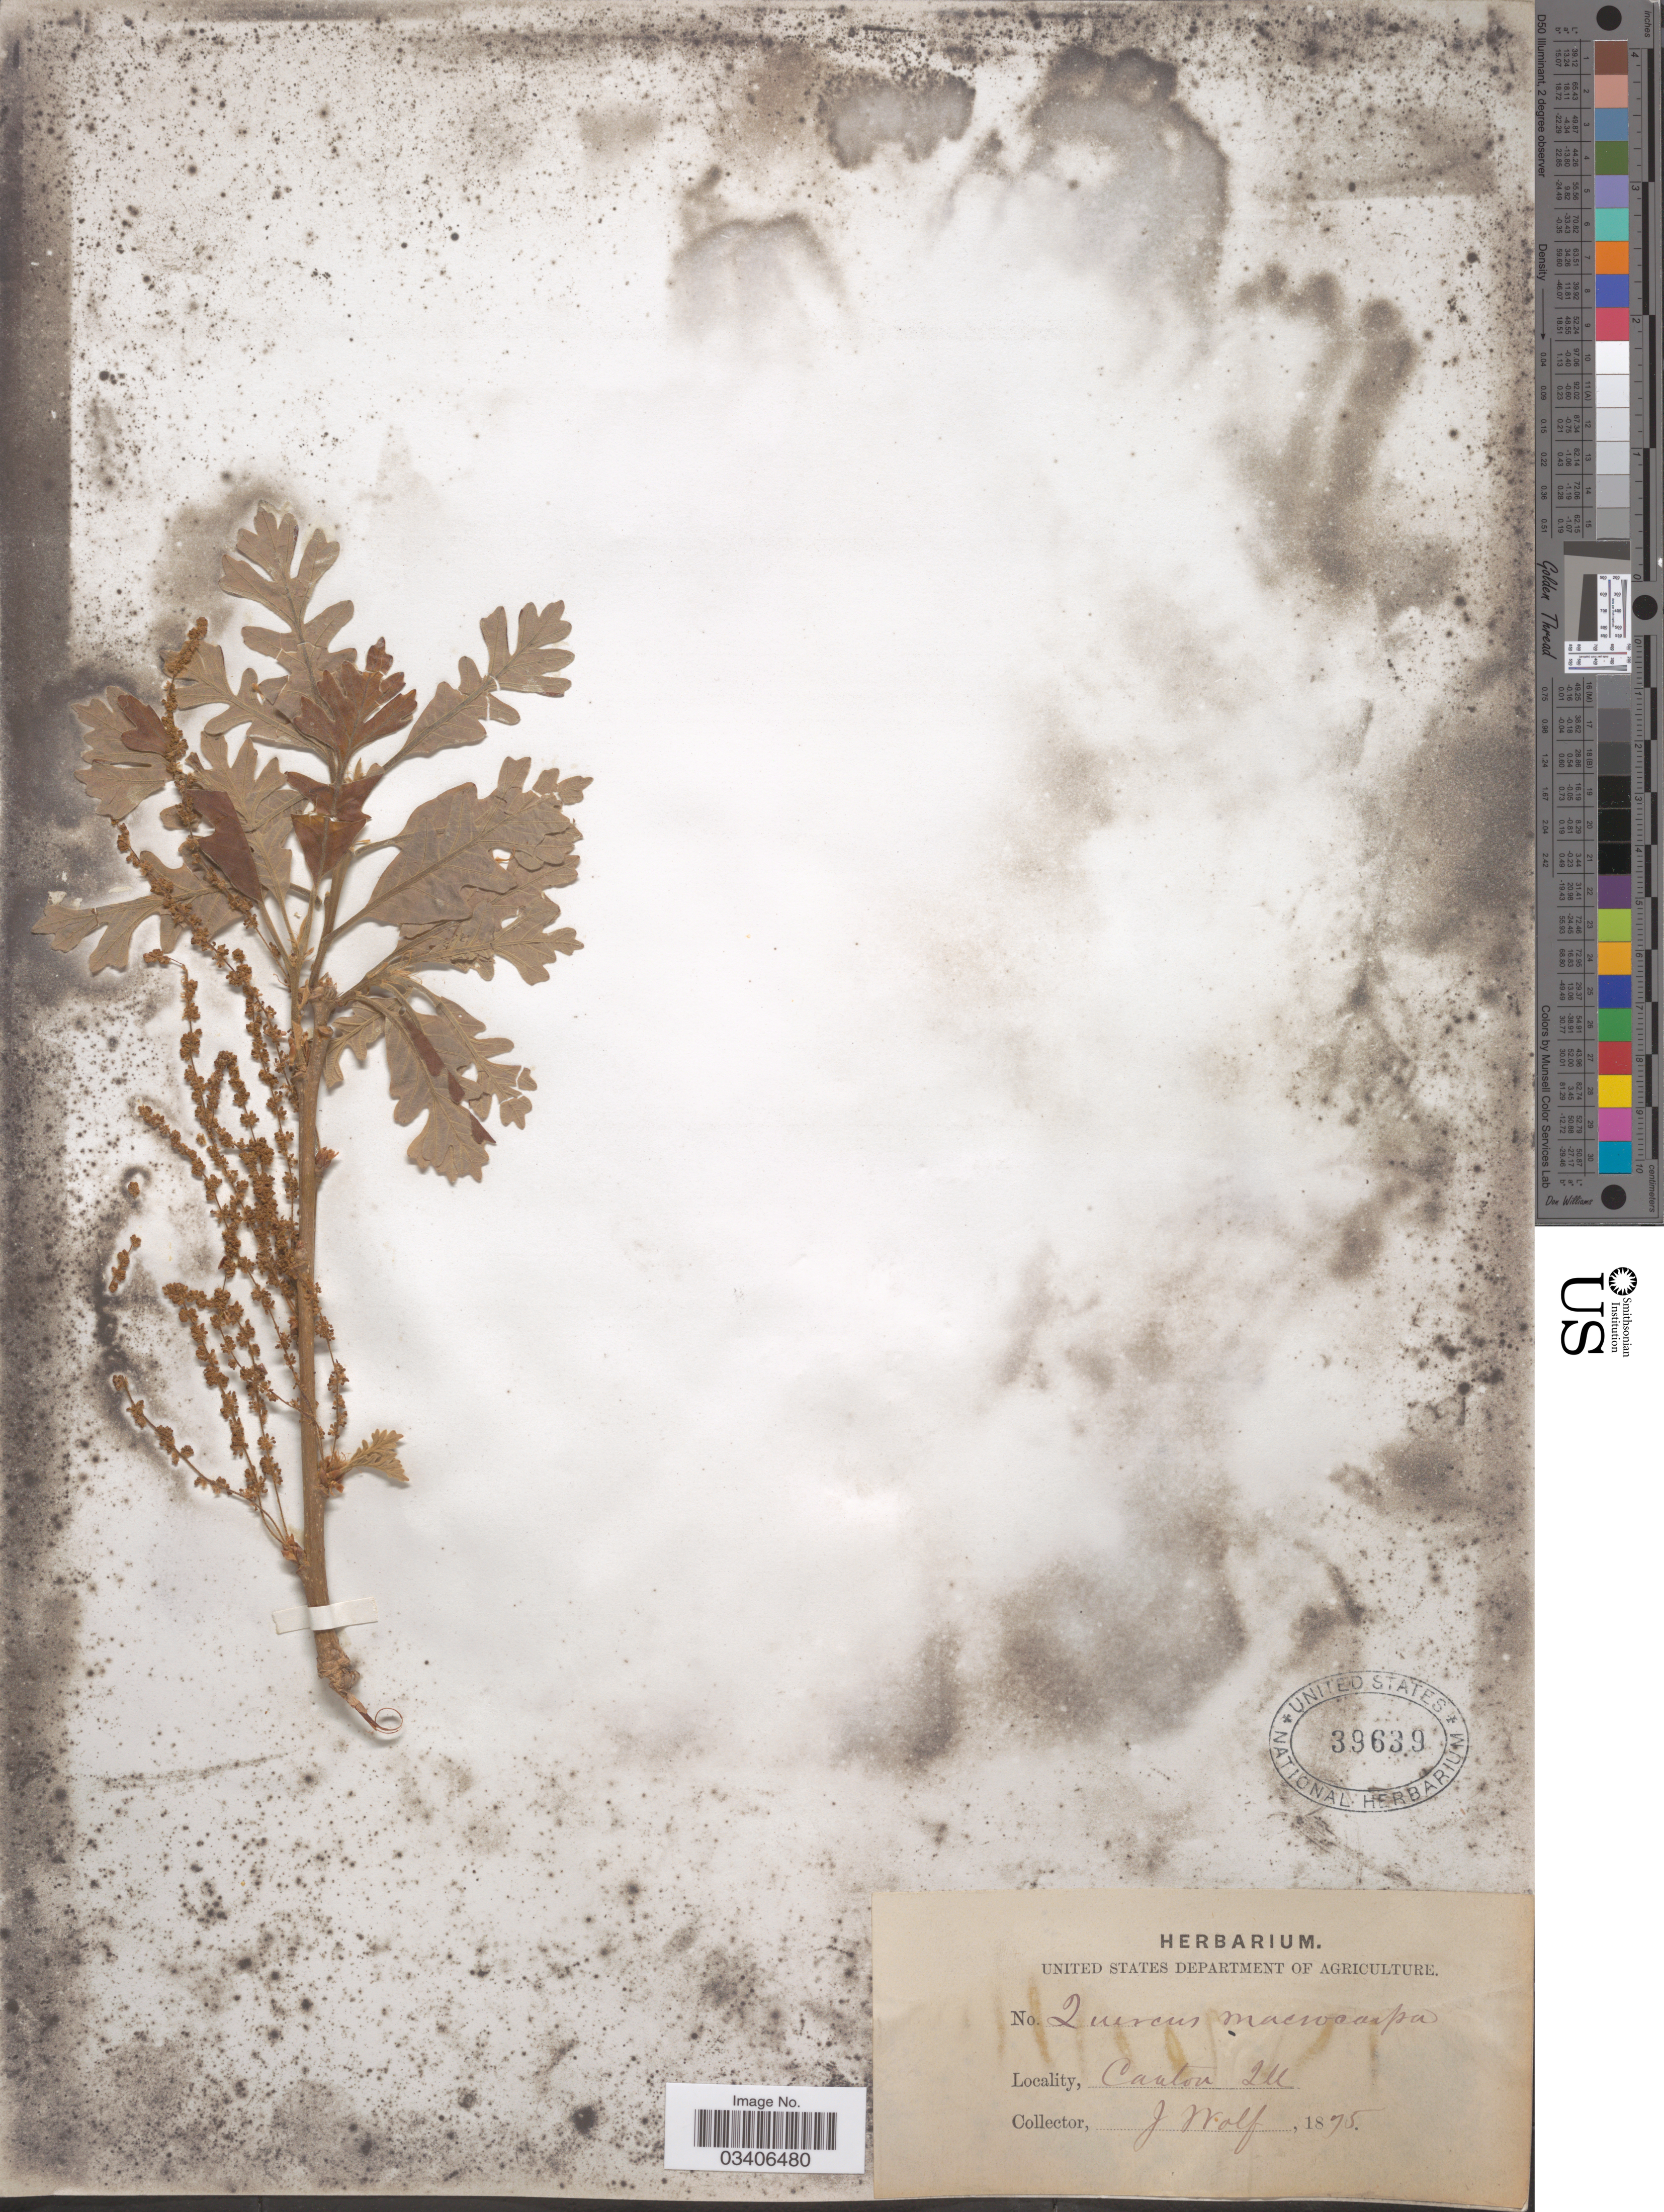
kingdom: Plantae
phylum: Tracheophyta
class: Magnoliopsida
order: Fagales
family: Fagaceae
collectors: J. Wolf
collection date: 1875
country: United States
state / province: Illinois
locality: Canton Ill.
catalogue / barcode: US 39639